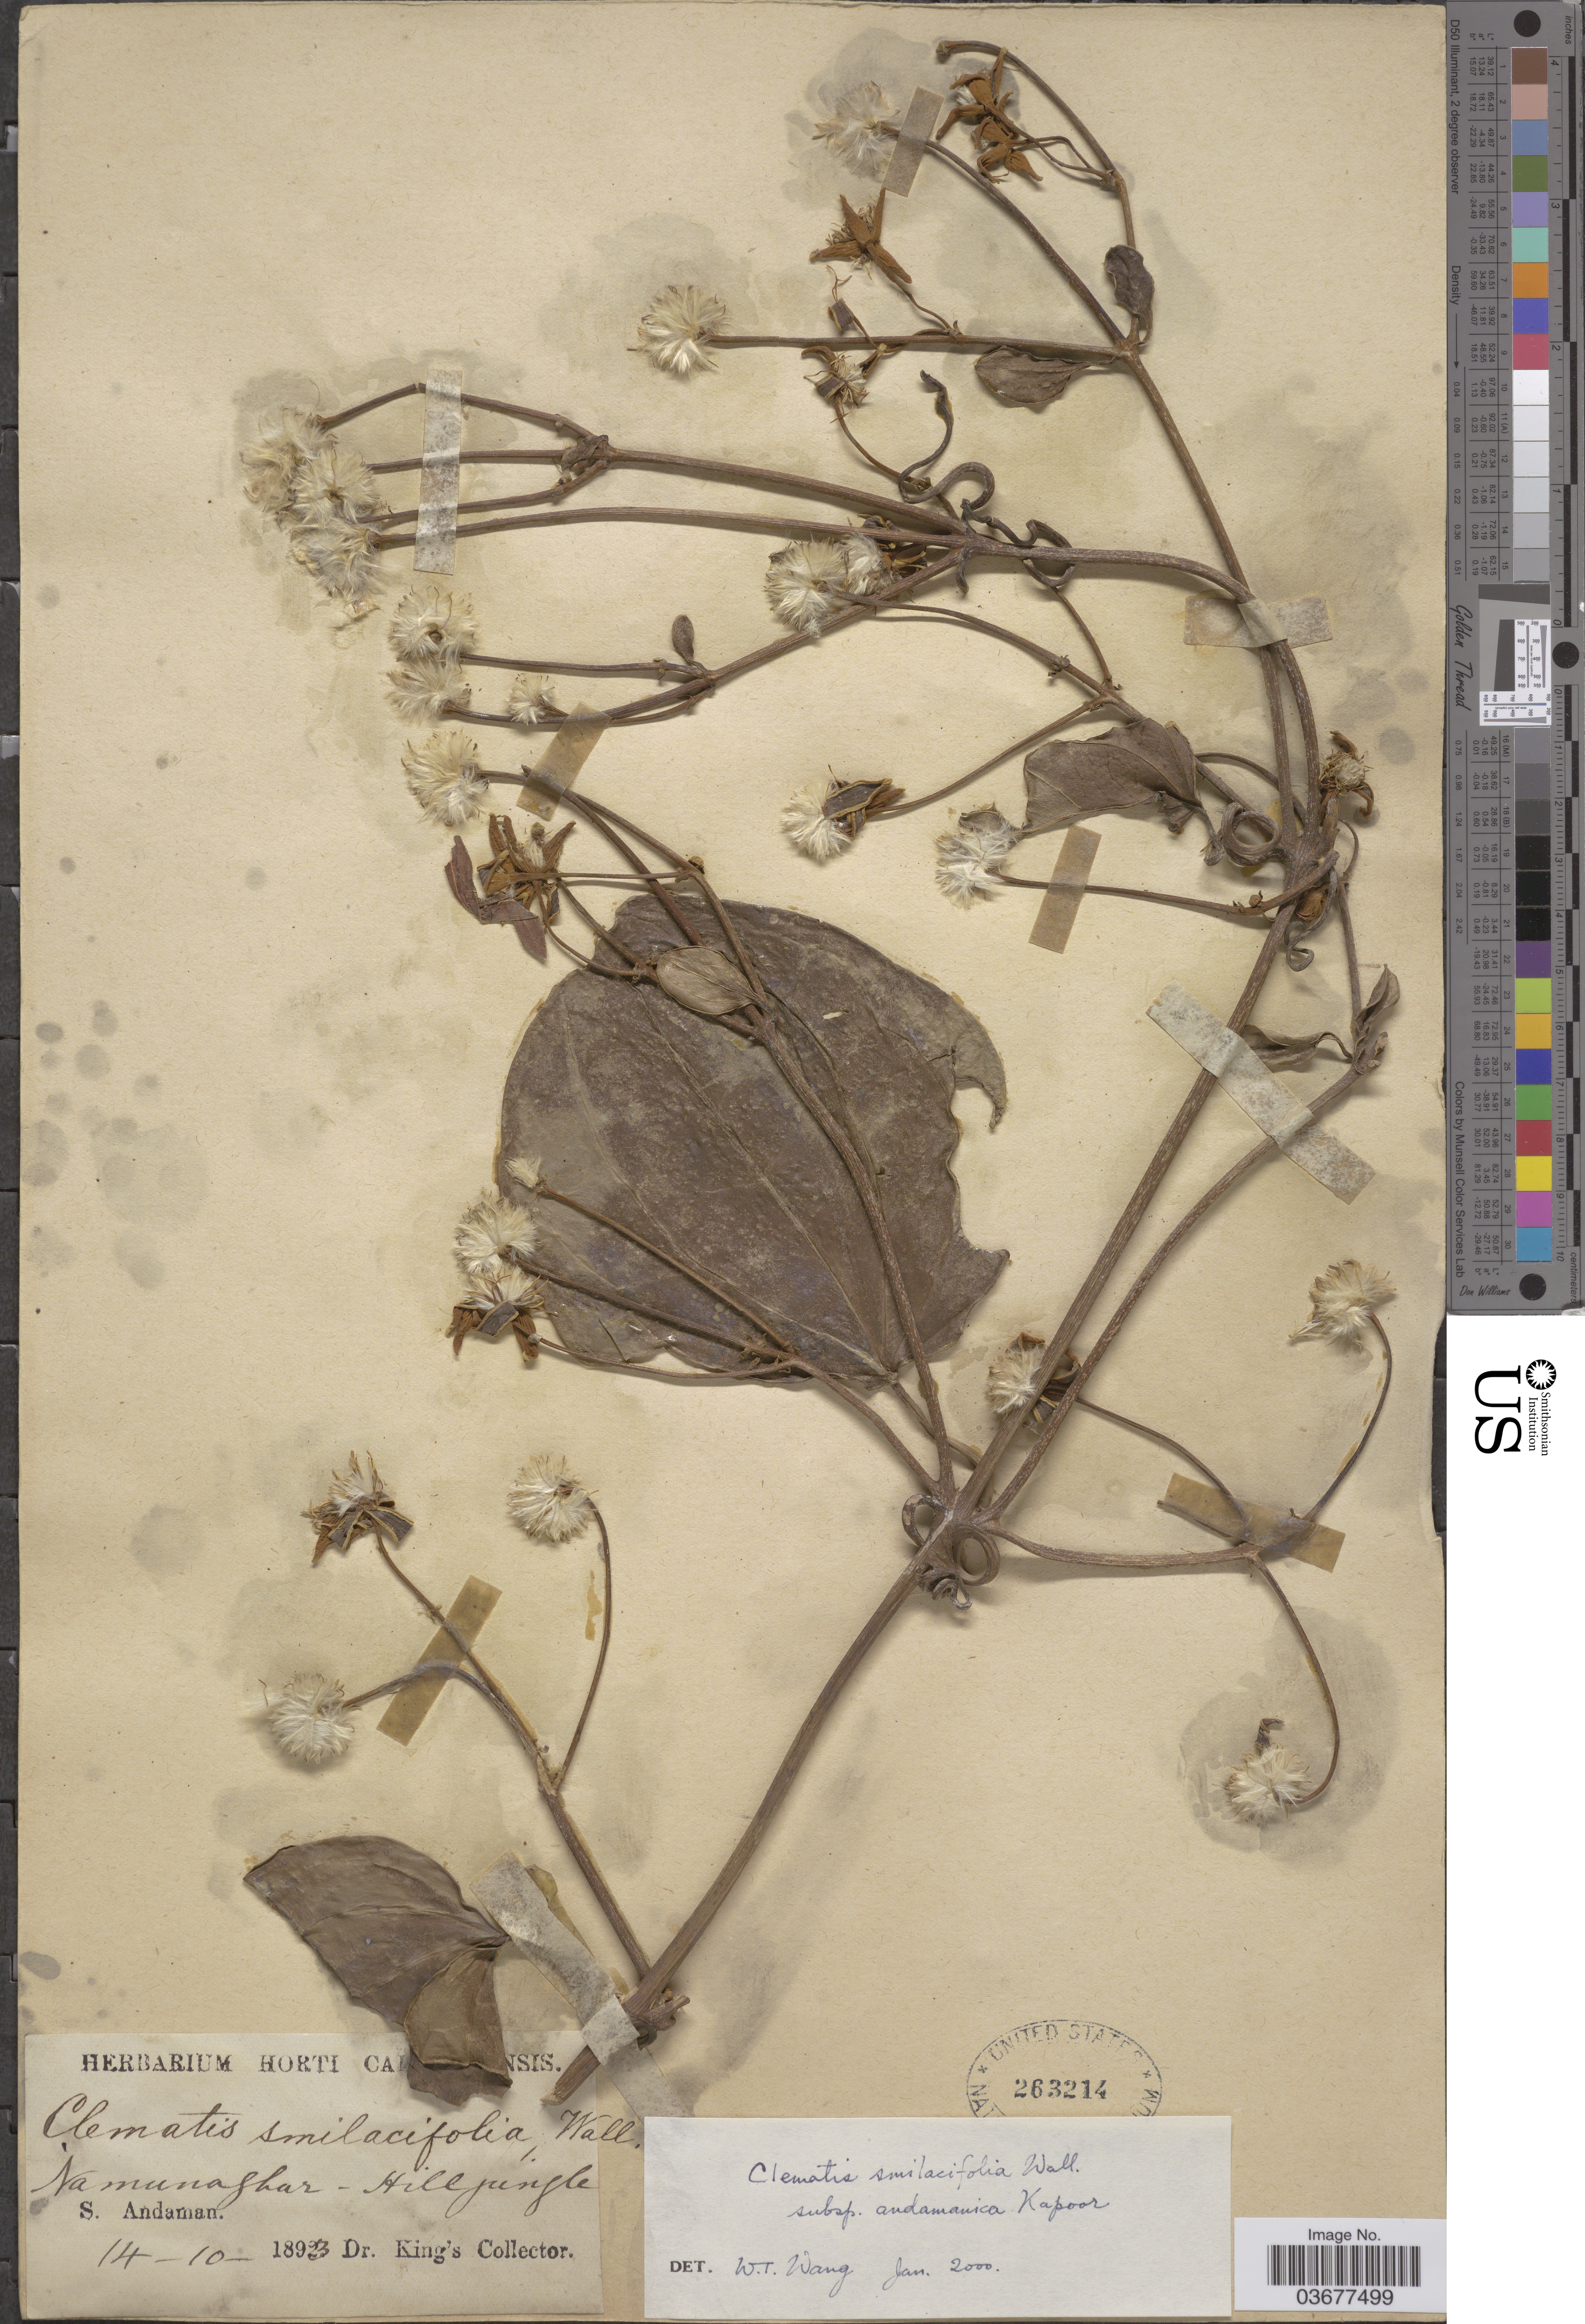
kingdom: Plantae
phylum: Tracheophyta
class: Magnoliopsida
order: Ranunculales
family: Ranunculaceae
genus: Clematis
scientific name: Clematis smilacifolia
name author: Wall.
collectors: Dr. King's collector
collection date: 1893-10-14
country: India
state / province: Andaman and Nicobar Islands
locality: Namunaghar - Hilljungle.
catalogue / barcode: US 263214